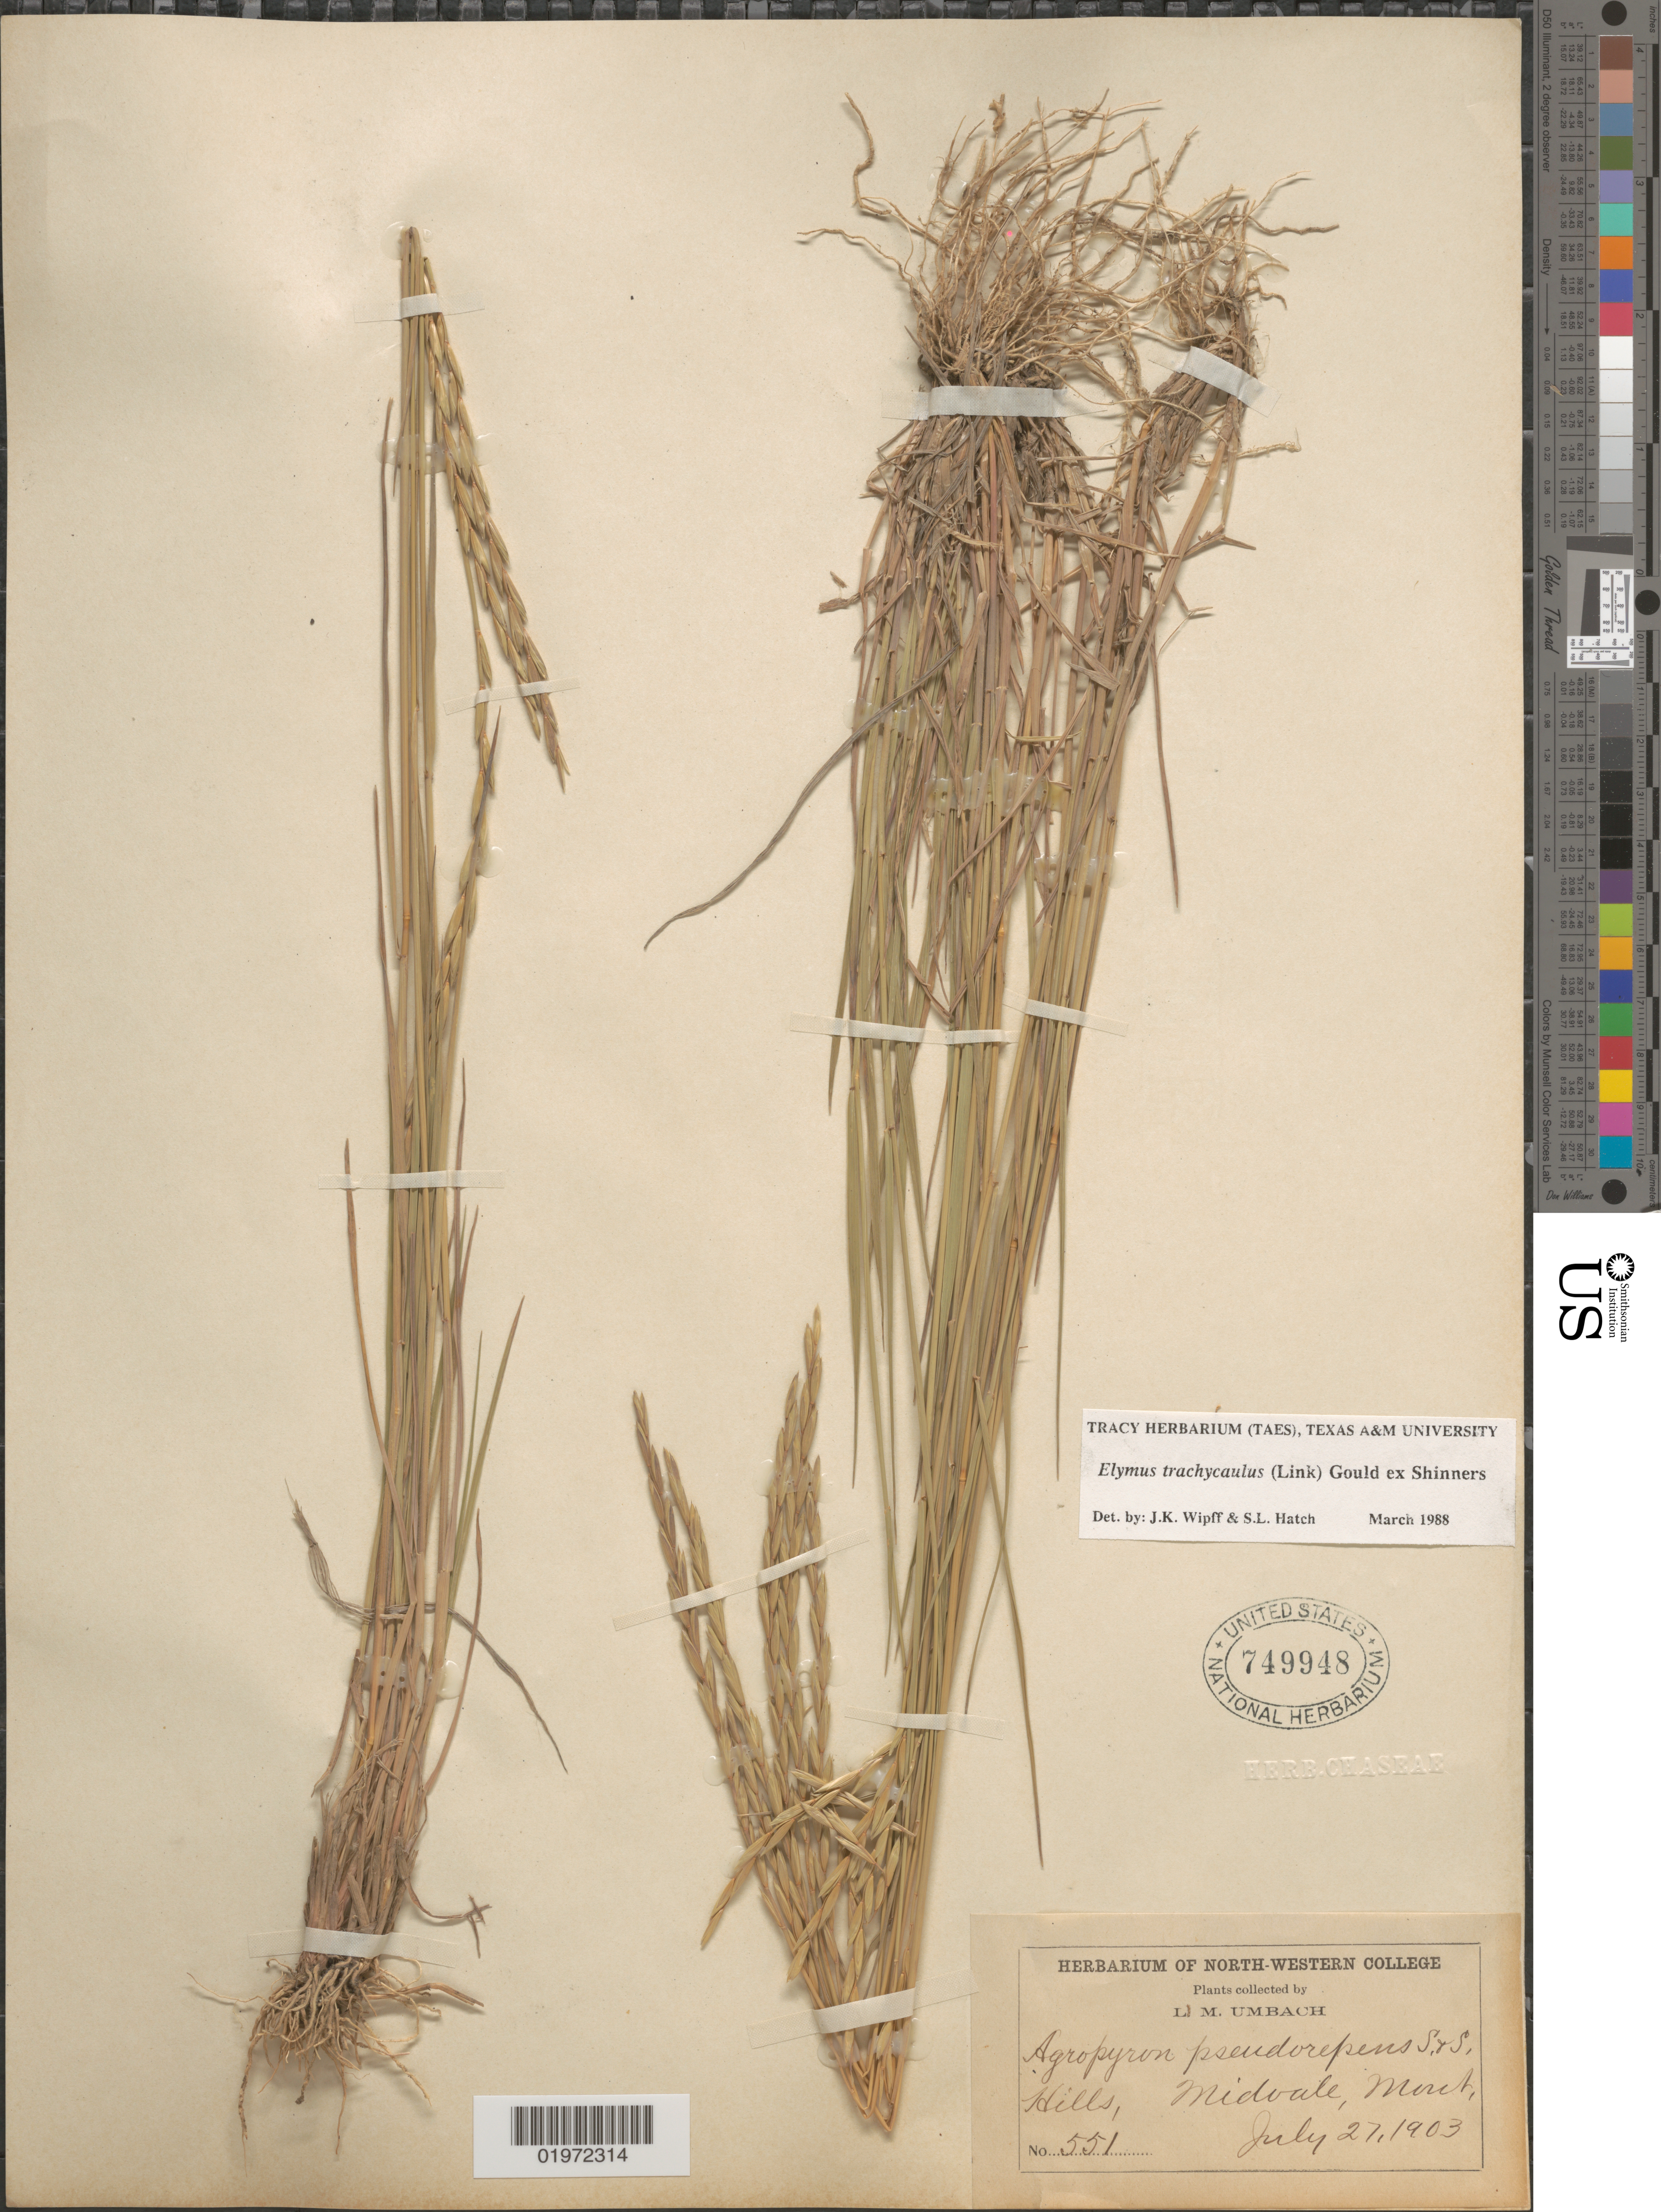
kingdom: Plantae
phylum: Tracheophyta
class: Liliopsida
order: Poales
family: Poaceae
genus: Elymus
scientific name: Elymus trachycaulus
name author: (Link) Gould ex Shinners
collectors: L. M. Umbach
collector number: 551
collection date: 1903-07-27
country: United States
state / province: Montana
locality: Hills, Midvale.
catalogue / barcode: US 749948